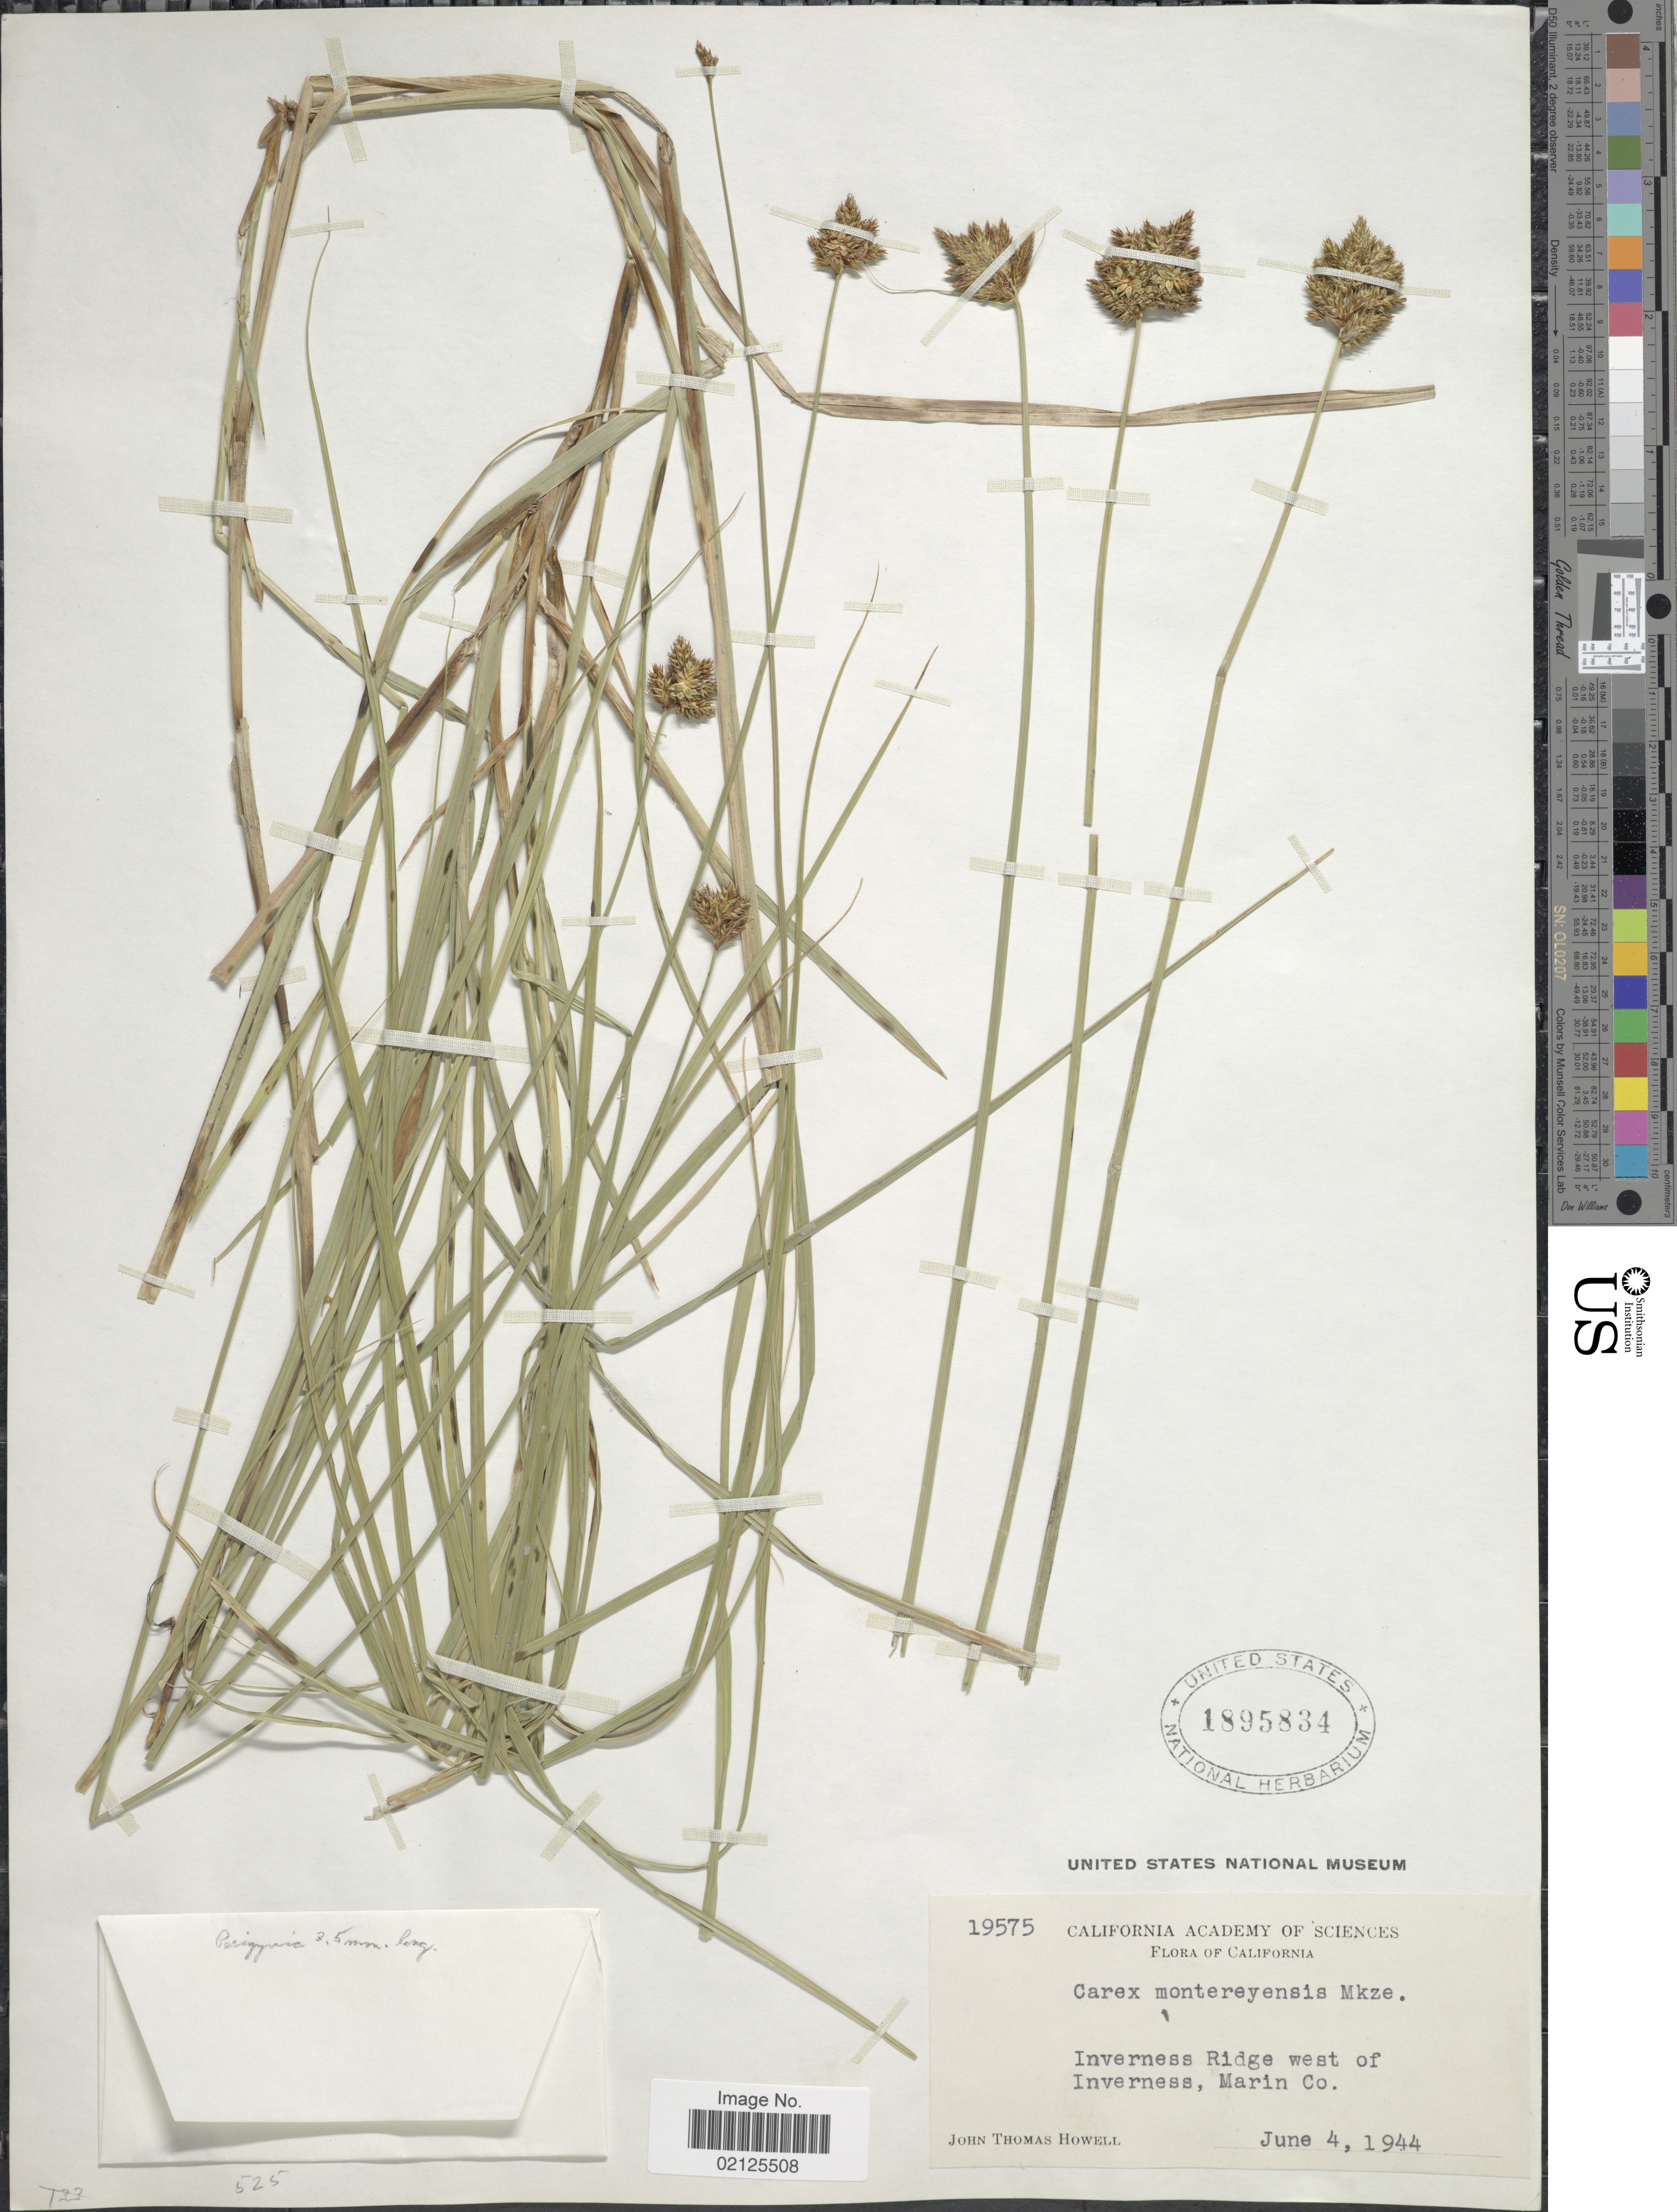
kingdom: Plantae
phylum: Tracheophyta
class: Liliopsida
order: Poales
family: Cyperaceae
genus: Carex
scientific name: Carex harfordii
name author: Mack.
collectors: J. T. Howell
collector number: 19575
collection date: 1944-06-04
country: United States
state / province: California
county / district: Marin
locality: Inverness Ridge west of Inverness, Marin Co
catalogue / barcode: US 1895834